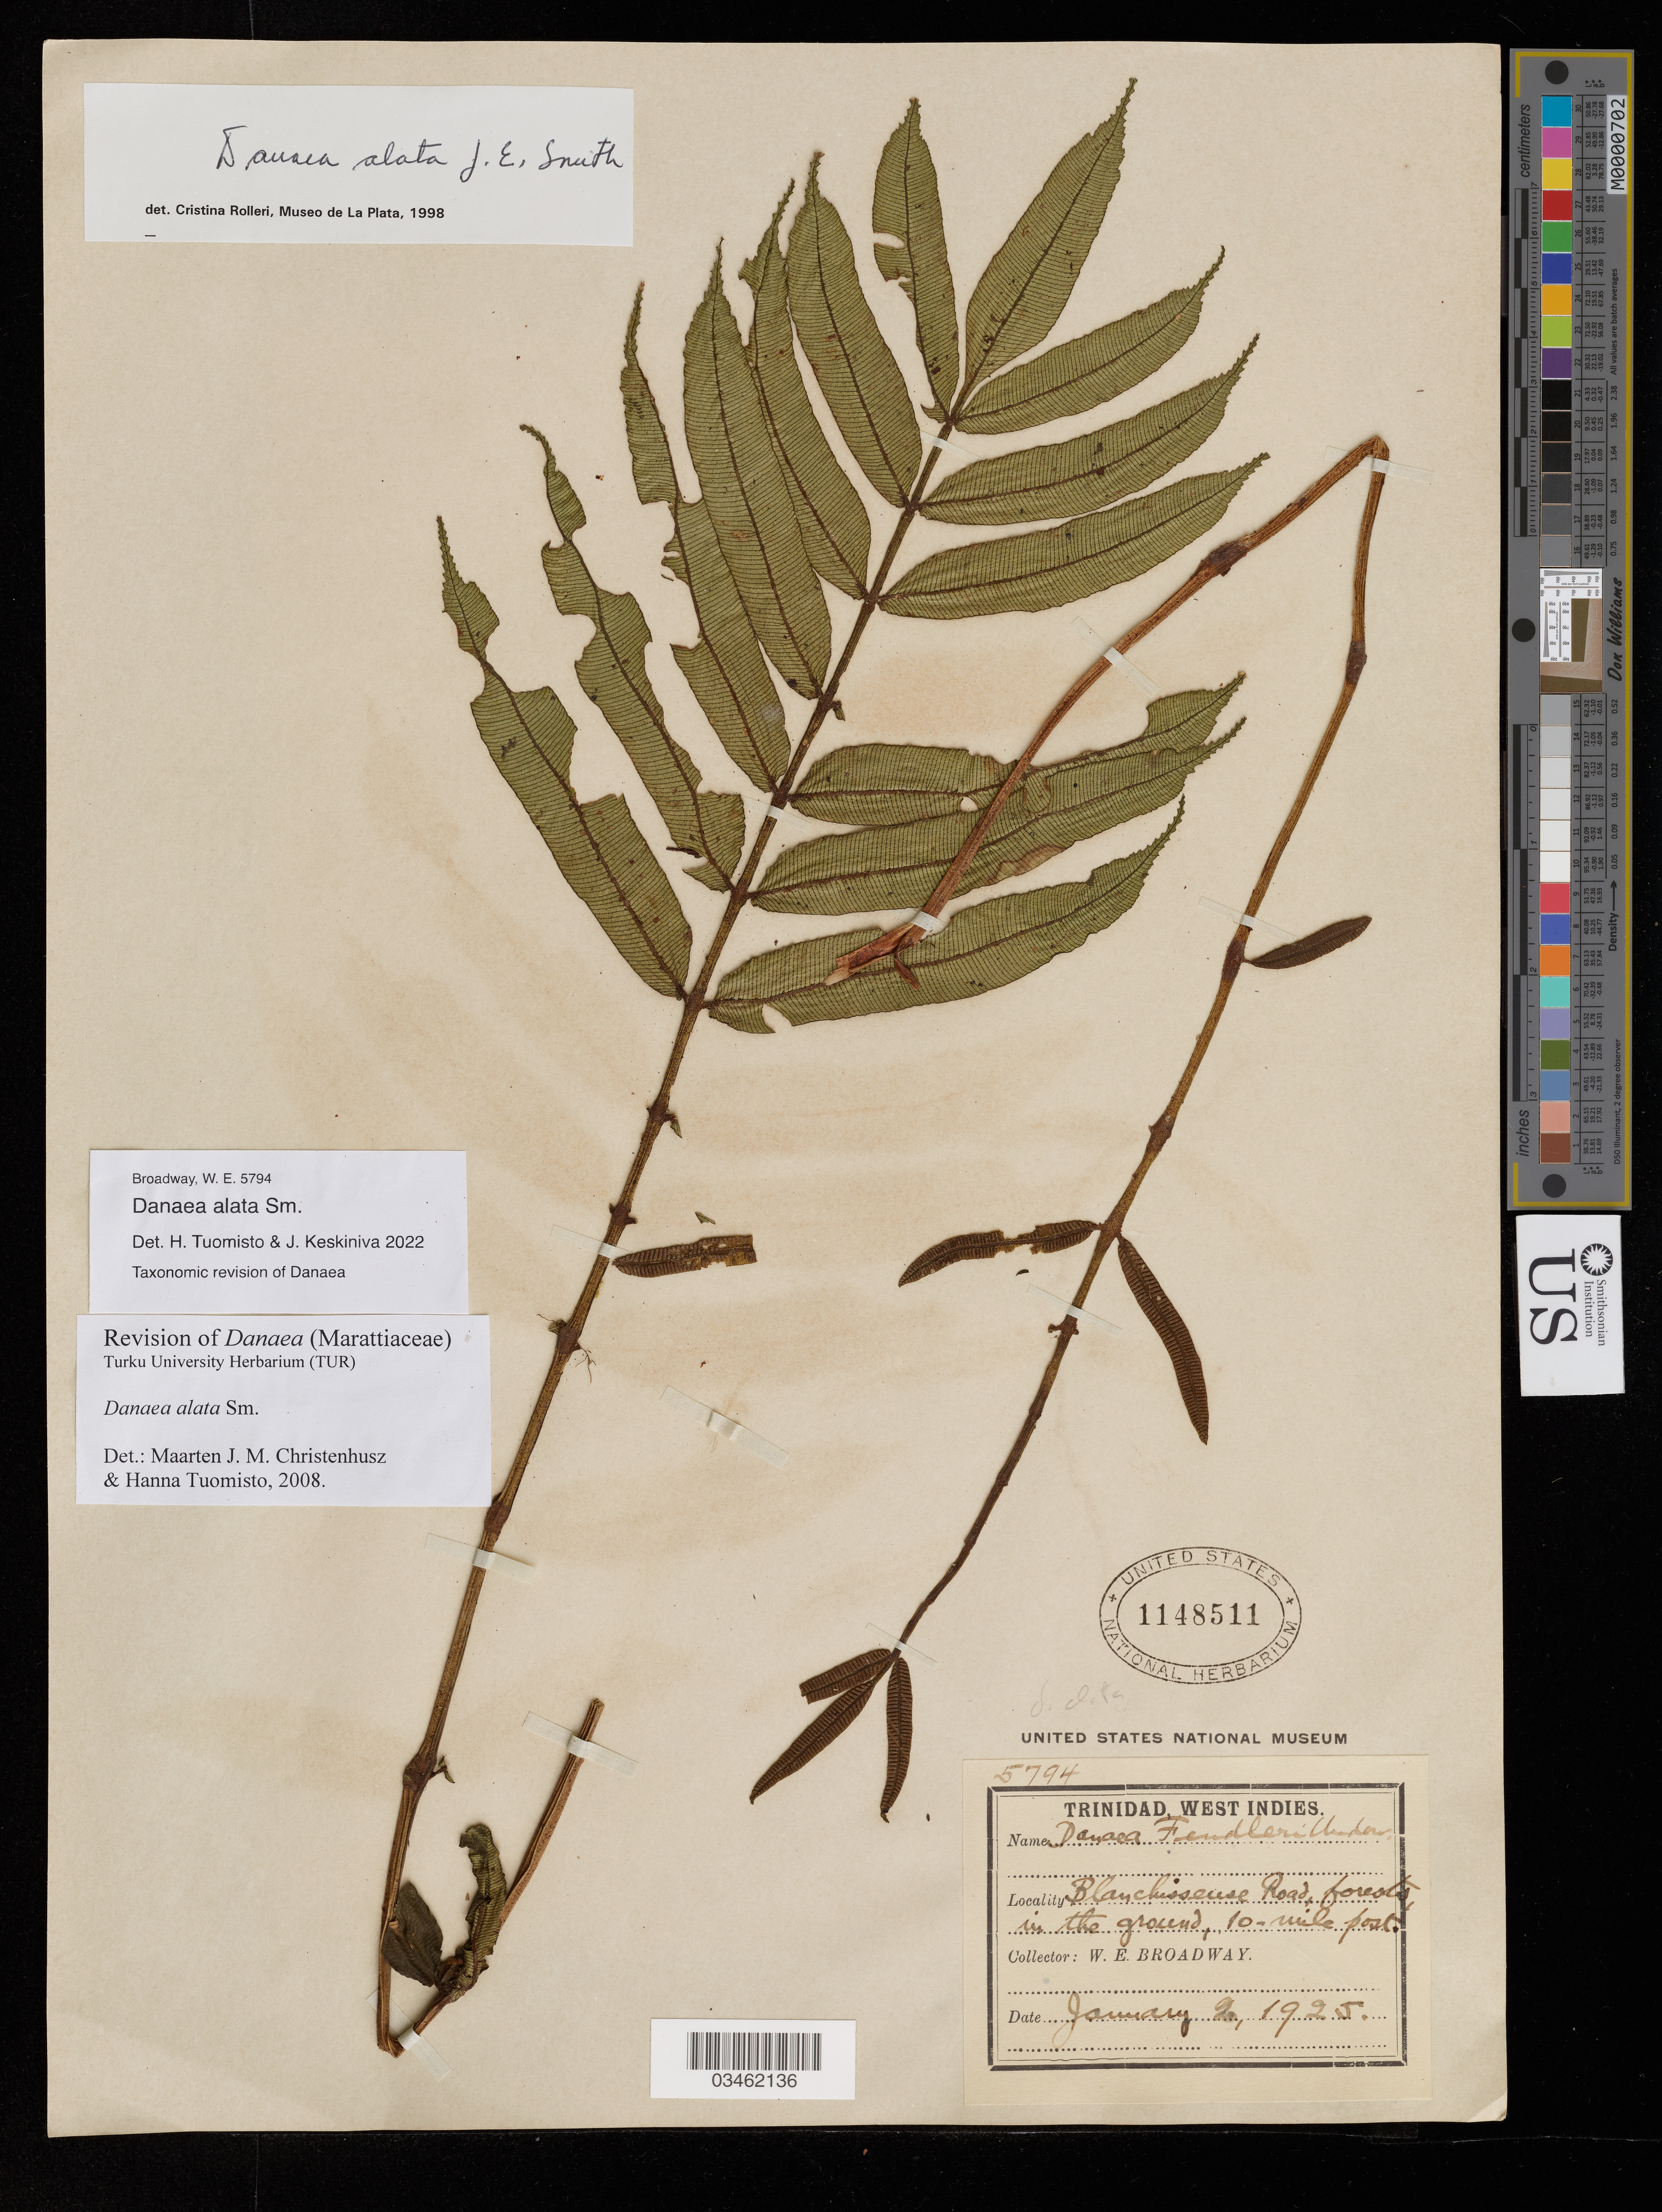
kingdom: Plantae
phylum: Tracheophyta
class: Polypodiopsida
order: Marattiales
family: Marattiaceae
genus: Danaea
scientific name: Danaea alata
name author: Sm.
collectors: W. E. Broadway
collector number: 5794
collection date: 1925-01-02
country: Trinidad and Tobago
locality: Trinidad. Blanchisseuse Road, forests, in the ground, 10-mile post.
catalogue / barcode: US 1148511